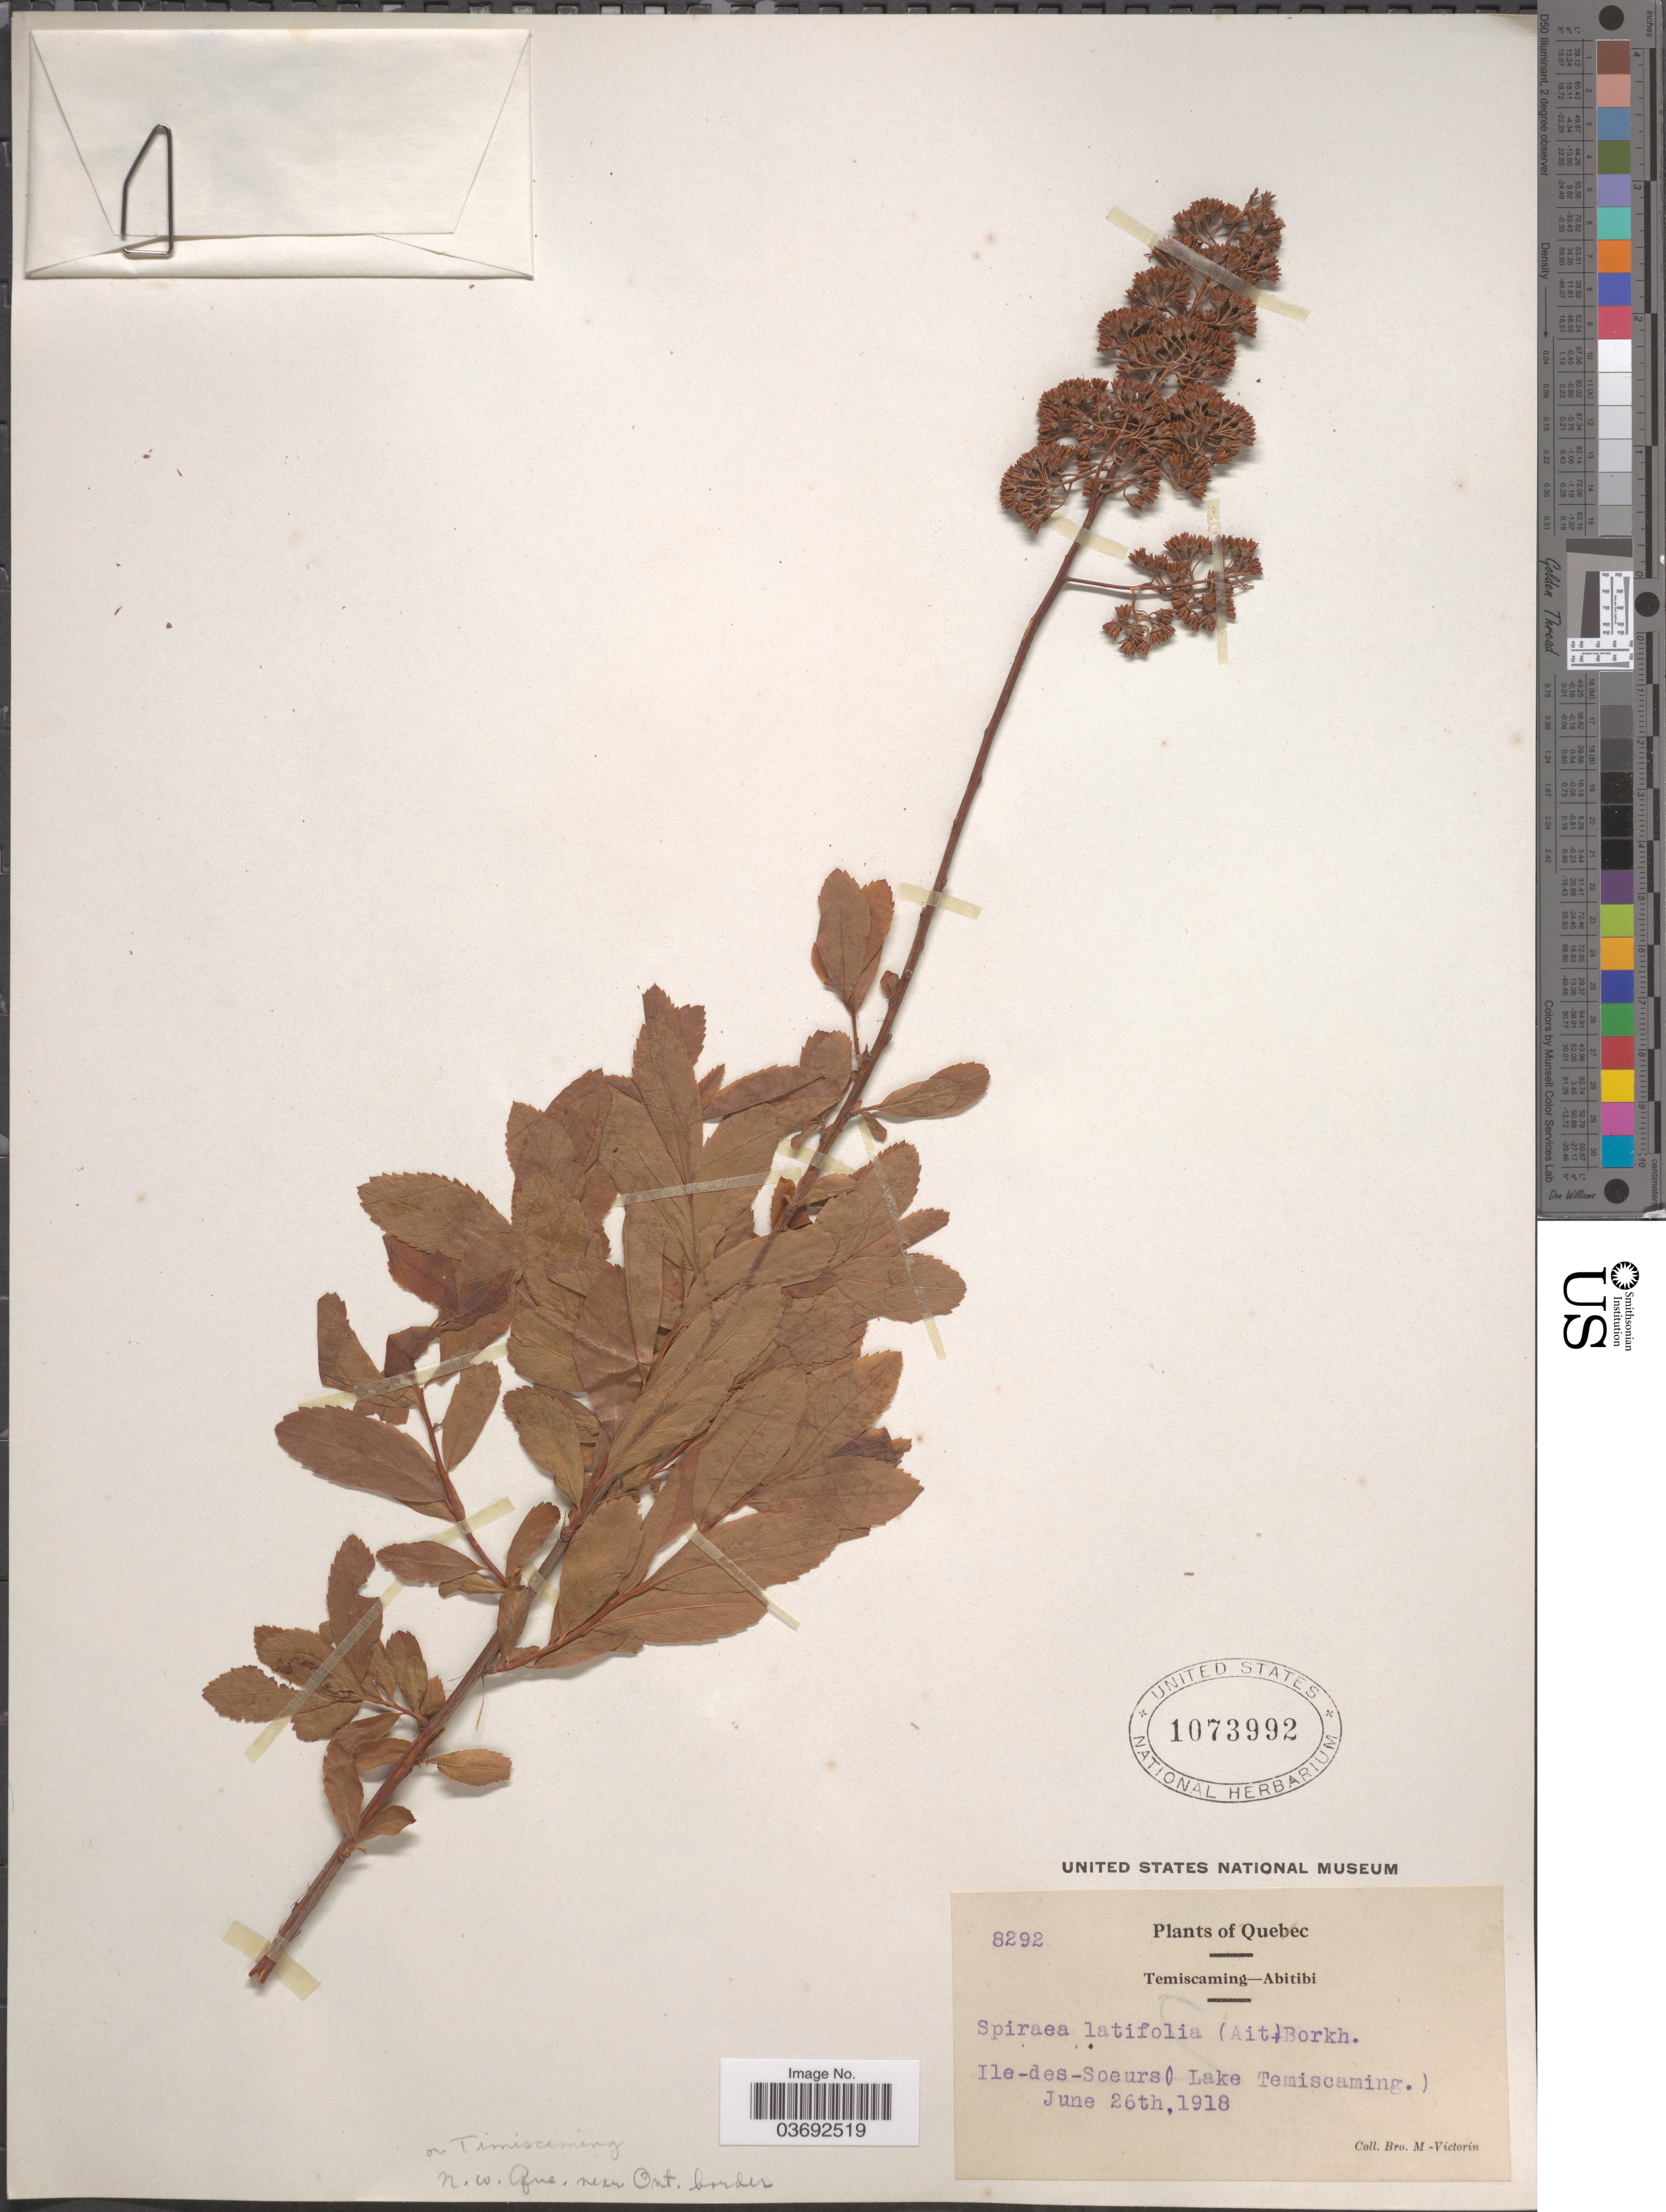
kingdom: Plantae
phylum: Tracheophyta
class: Magnoliopsida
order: Rosales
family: Rosaceae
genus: Spiraea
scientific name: Spiraea latifolia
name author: Borkh.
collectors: Fr. Marie-Victorin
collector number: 8292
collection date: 1918-06-26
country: Canada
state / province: Quebec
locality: Ile-des-Soeurs () Lake Temiscaming.). Or Timiscaming. N.W. Que. near Ont. border.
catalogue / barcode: US 1073992